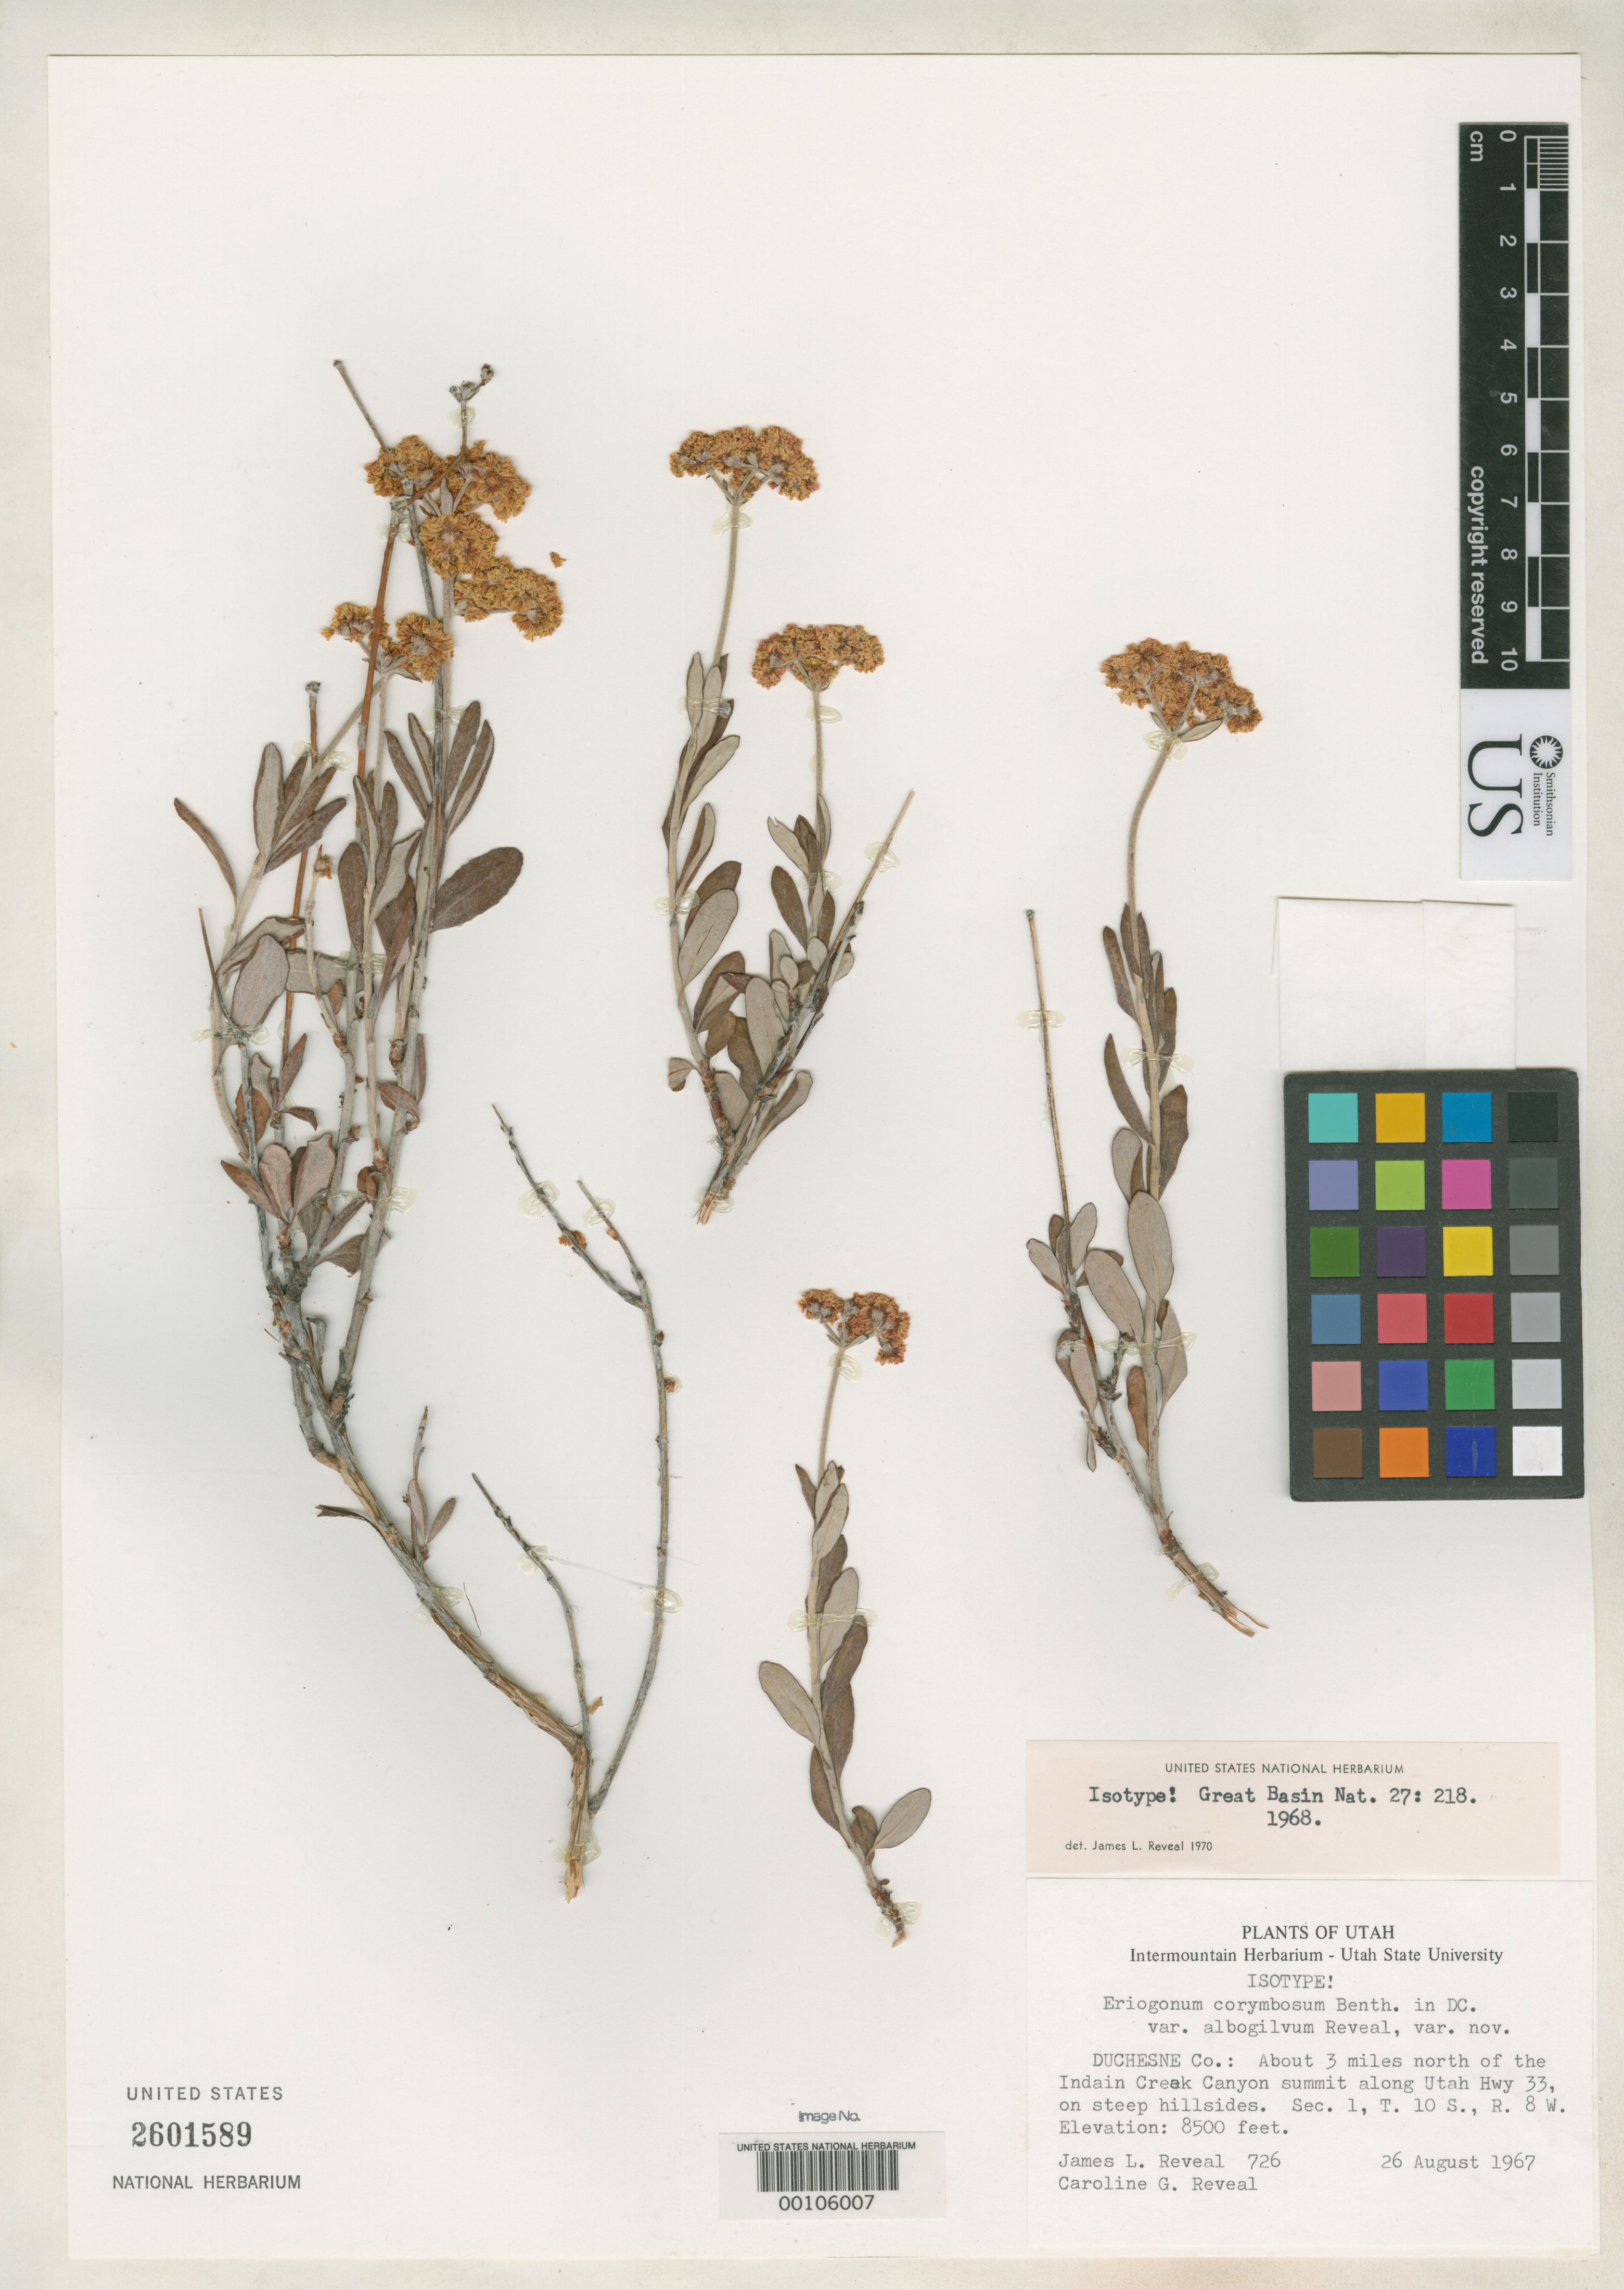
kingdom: Plantae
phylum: Tracheophyta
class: Magnoliopsida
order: Caryophyllales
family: Polygonaceae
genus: Eriogonum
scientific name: Eriogonum corymbosum var. albogilvum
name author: Reveal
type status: Isotype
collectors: J. L. Reveal & C. G. Reveal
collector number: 726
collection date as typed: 26 Aug 1967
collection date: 1967-08-26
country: United States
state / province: Utah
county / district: Duchesne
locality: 3 mi. N of Indian Creek Canyon summit along Utah hwy 33; alt. 8500 ft.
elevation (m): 2591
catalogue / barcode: US 2601589